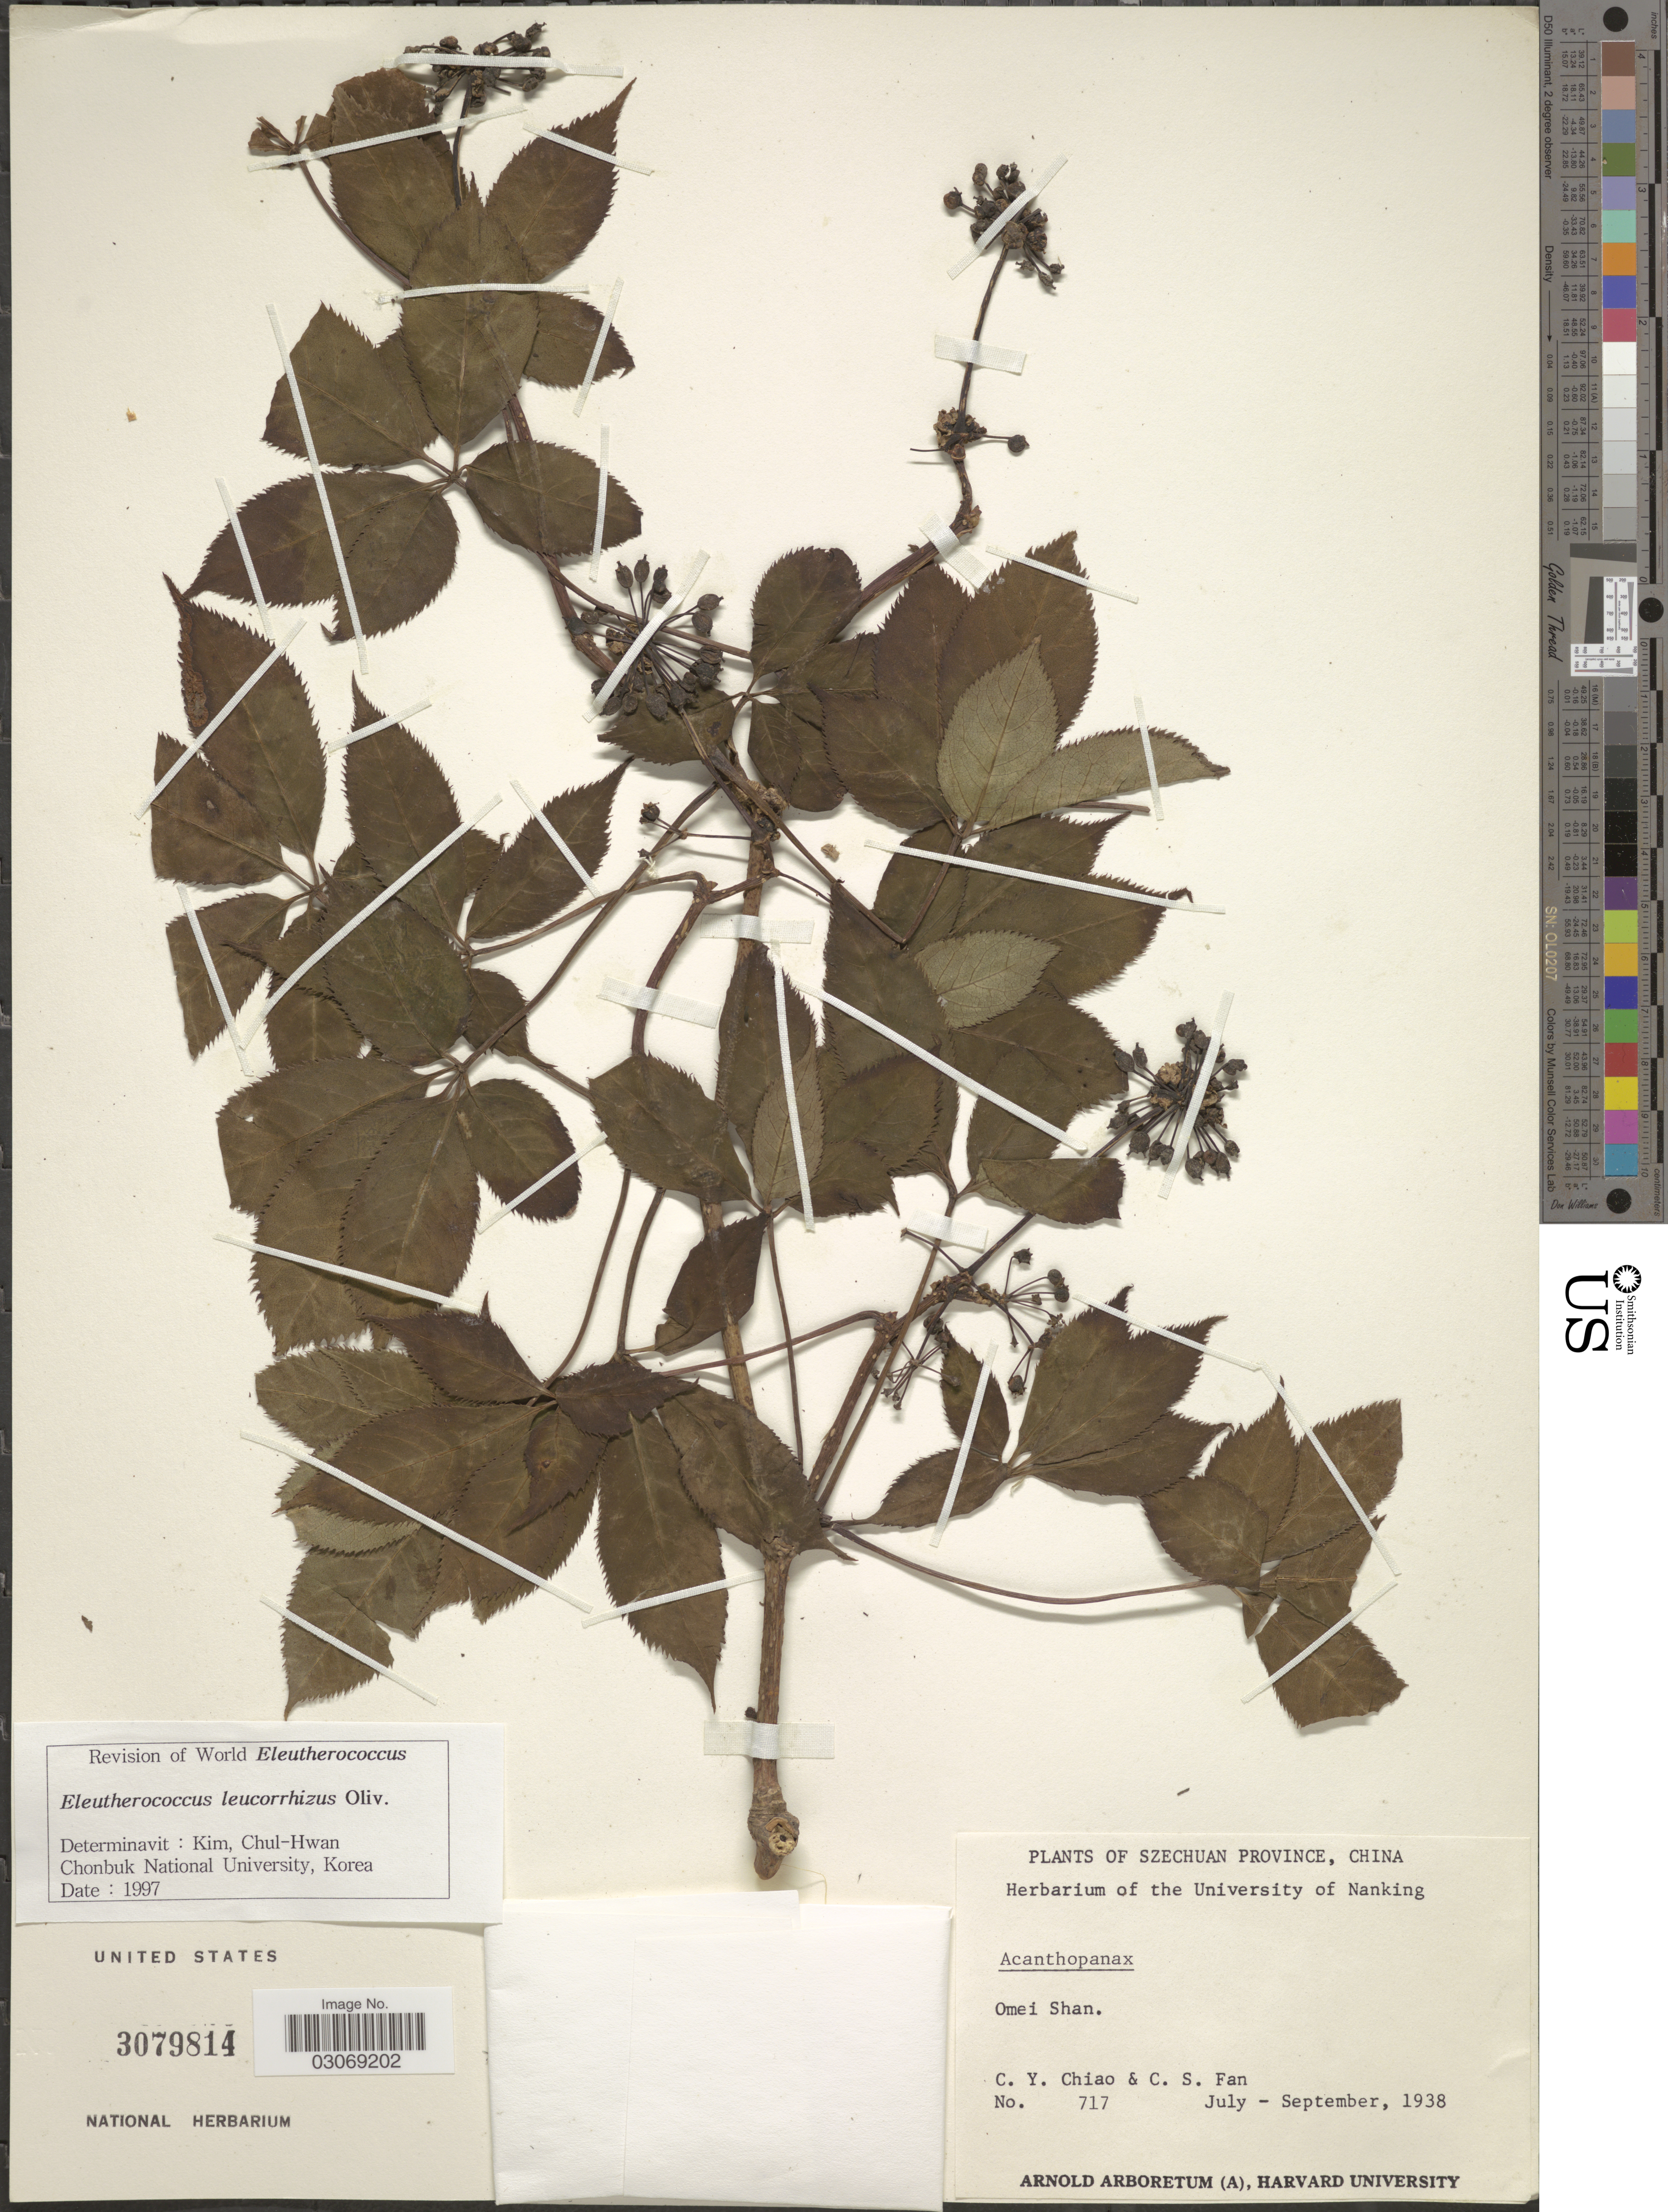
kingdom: Plantae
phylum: Tracheophyta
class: Magnoliopsida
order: Apiales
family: Araliaceae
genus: Eleutherococcus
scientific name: Eleutherococcus leucorrhizus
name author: Oliv.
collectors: C. Y. Chiao & C. S. Fan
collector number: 717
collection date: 1938-07/1938-09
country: China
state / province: Sichuan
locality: Szechuan Province. Omei Shan.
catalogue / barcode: US 3079814